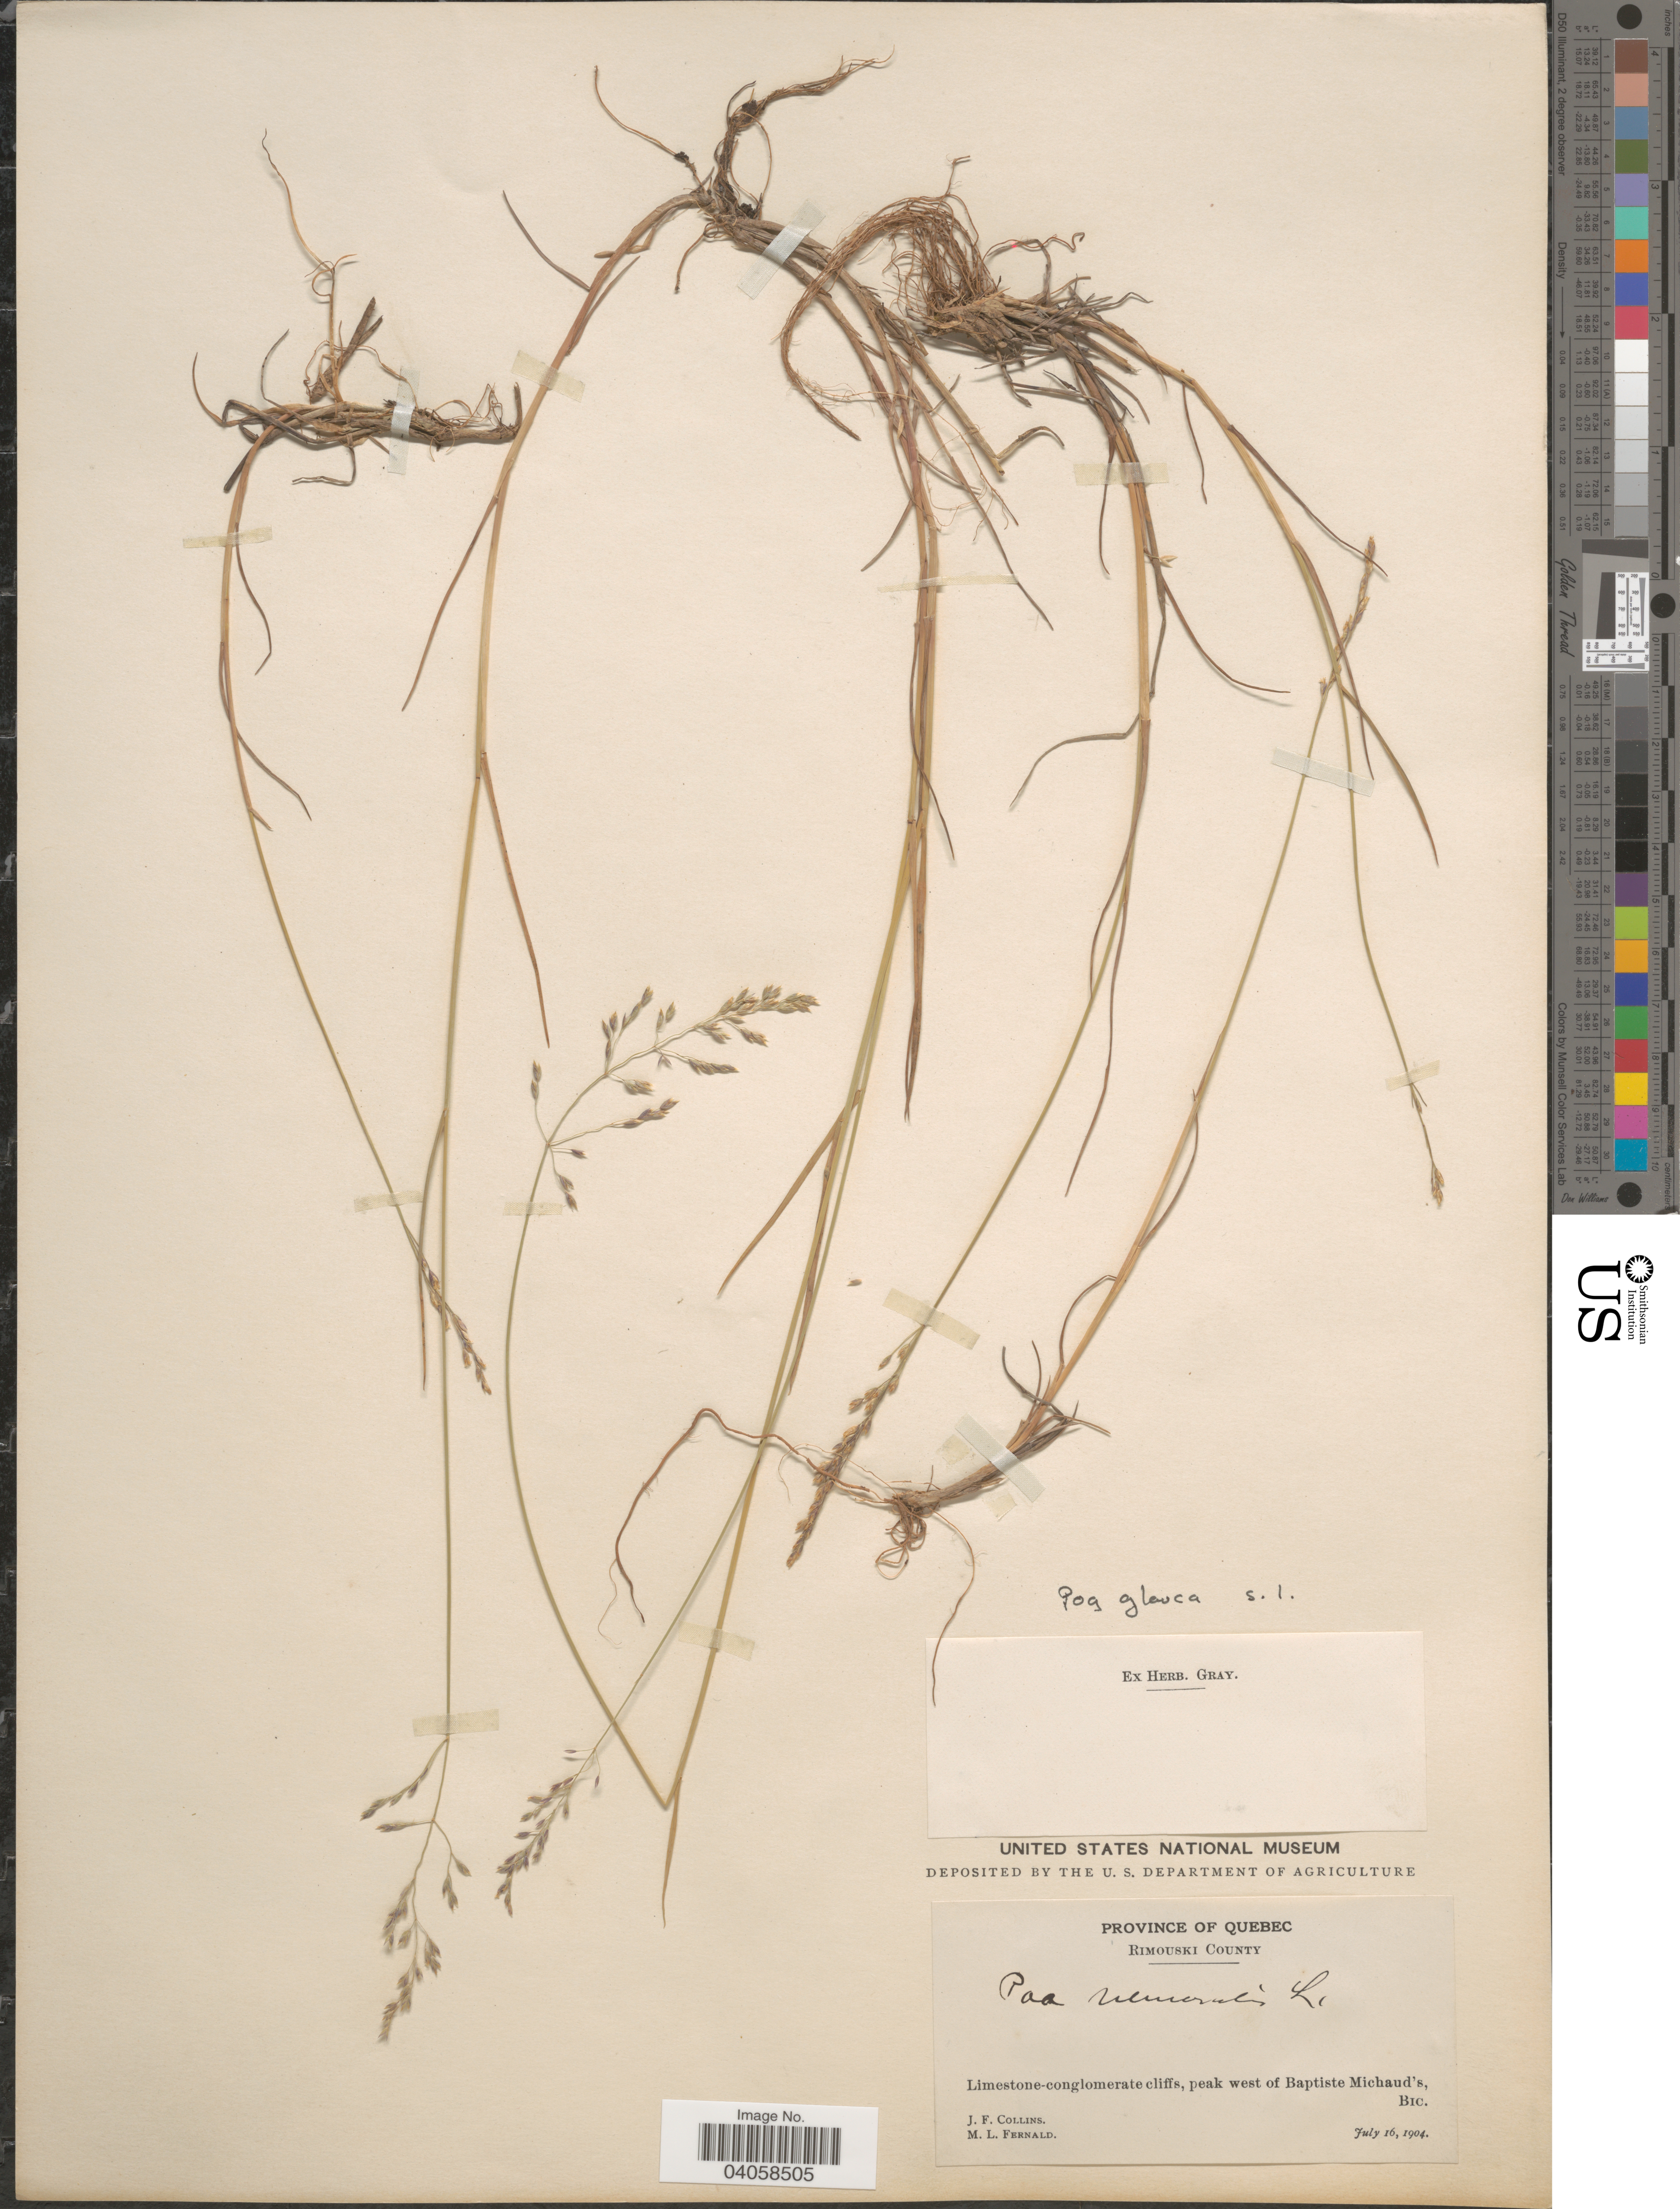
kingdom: Plantae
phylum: Tracheophyta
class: Liliopsida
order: Poales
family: Poaceae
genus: Poa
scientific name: Poa glauca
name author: Vahl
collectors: J. Collins & M. L. Fernald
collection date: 1904-07-16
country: Canada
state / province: Quebec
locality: Rimouski County. Limestone-conglomerate cliffs, peak west of Baptiste Michaud's, Bic.